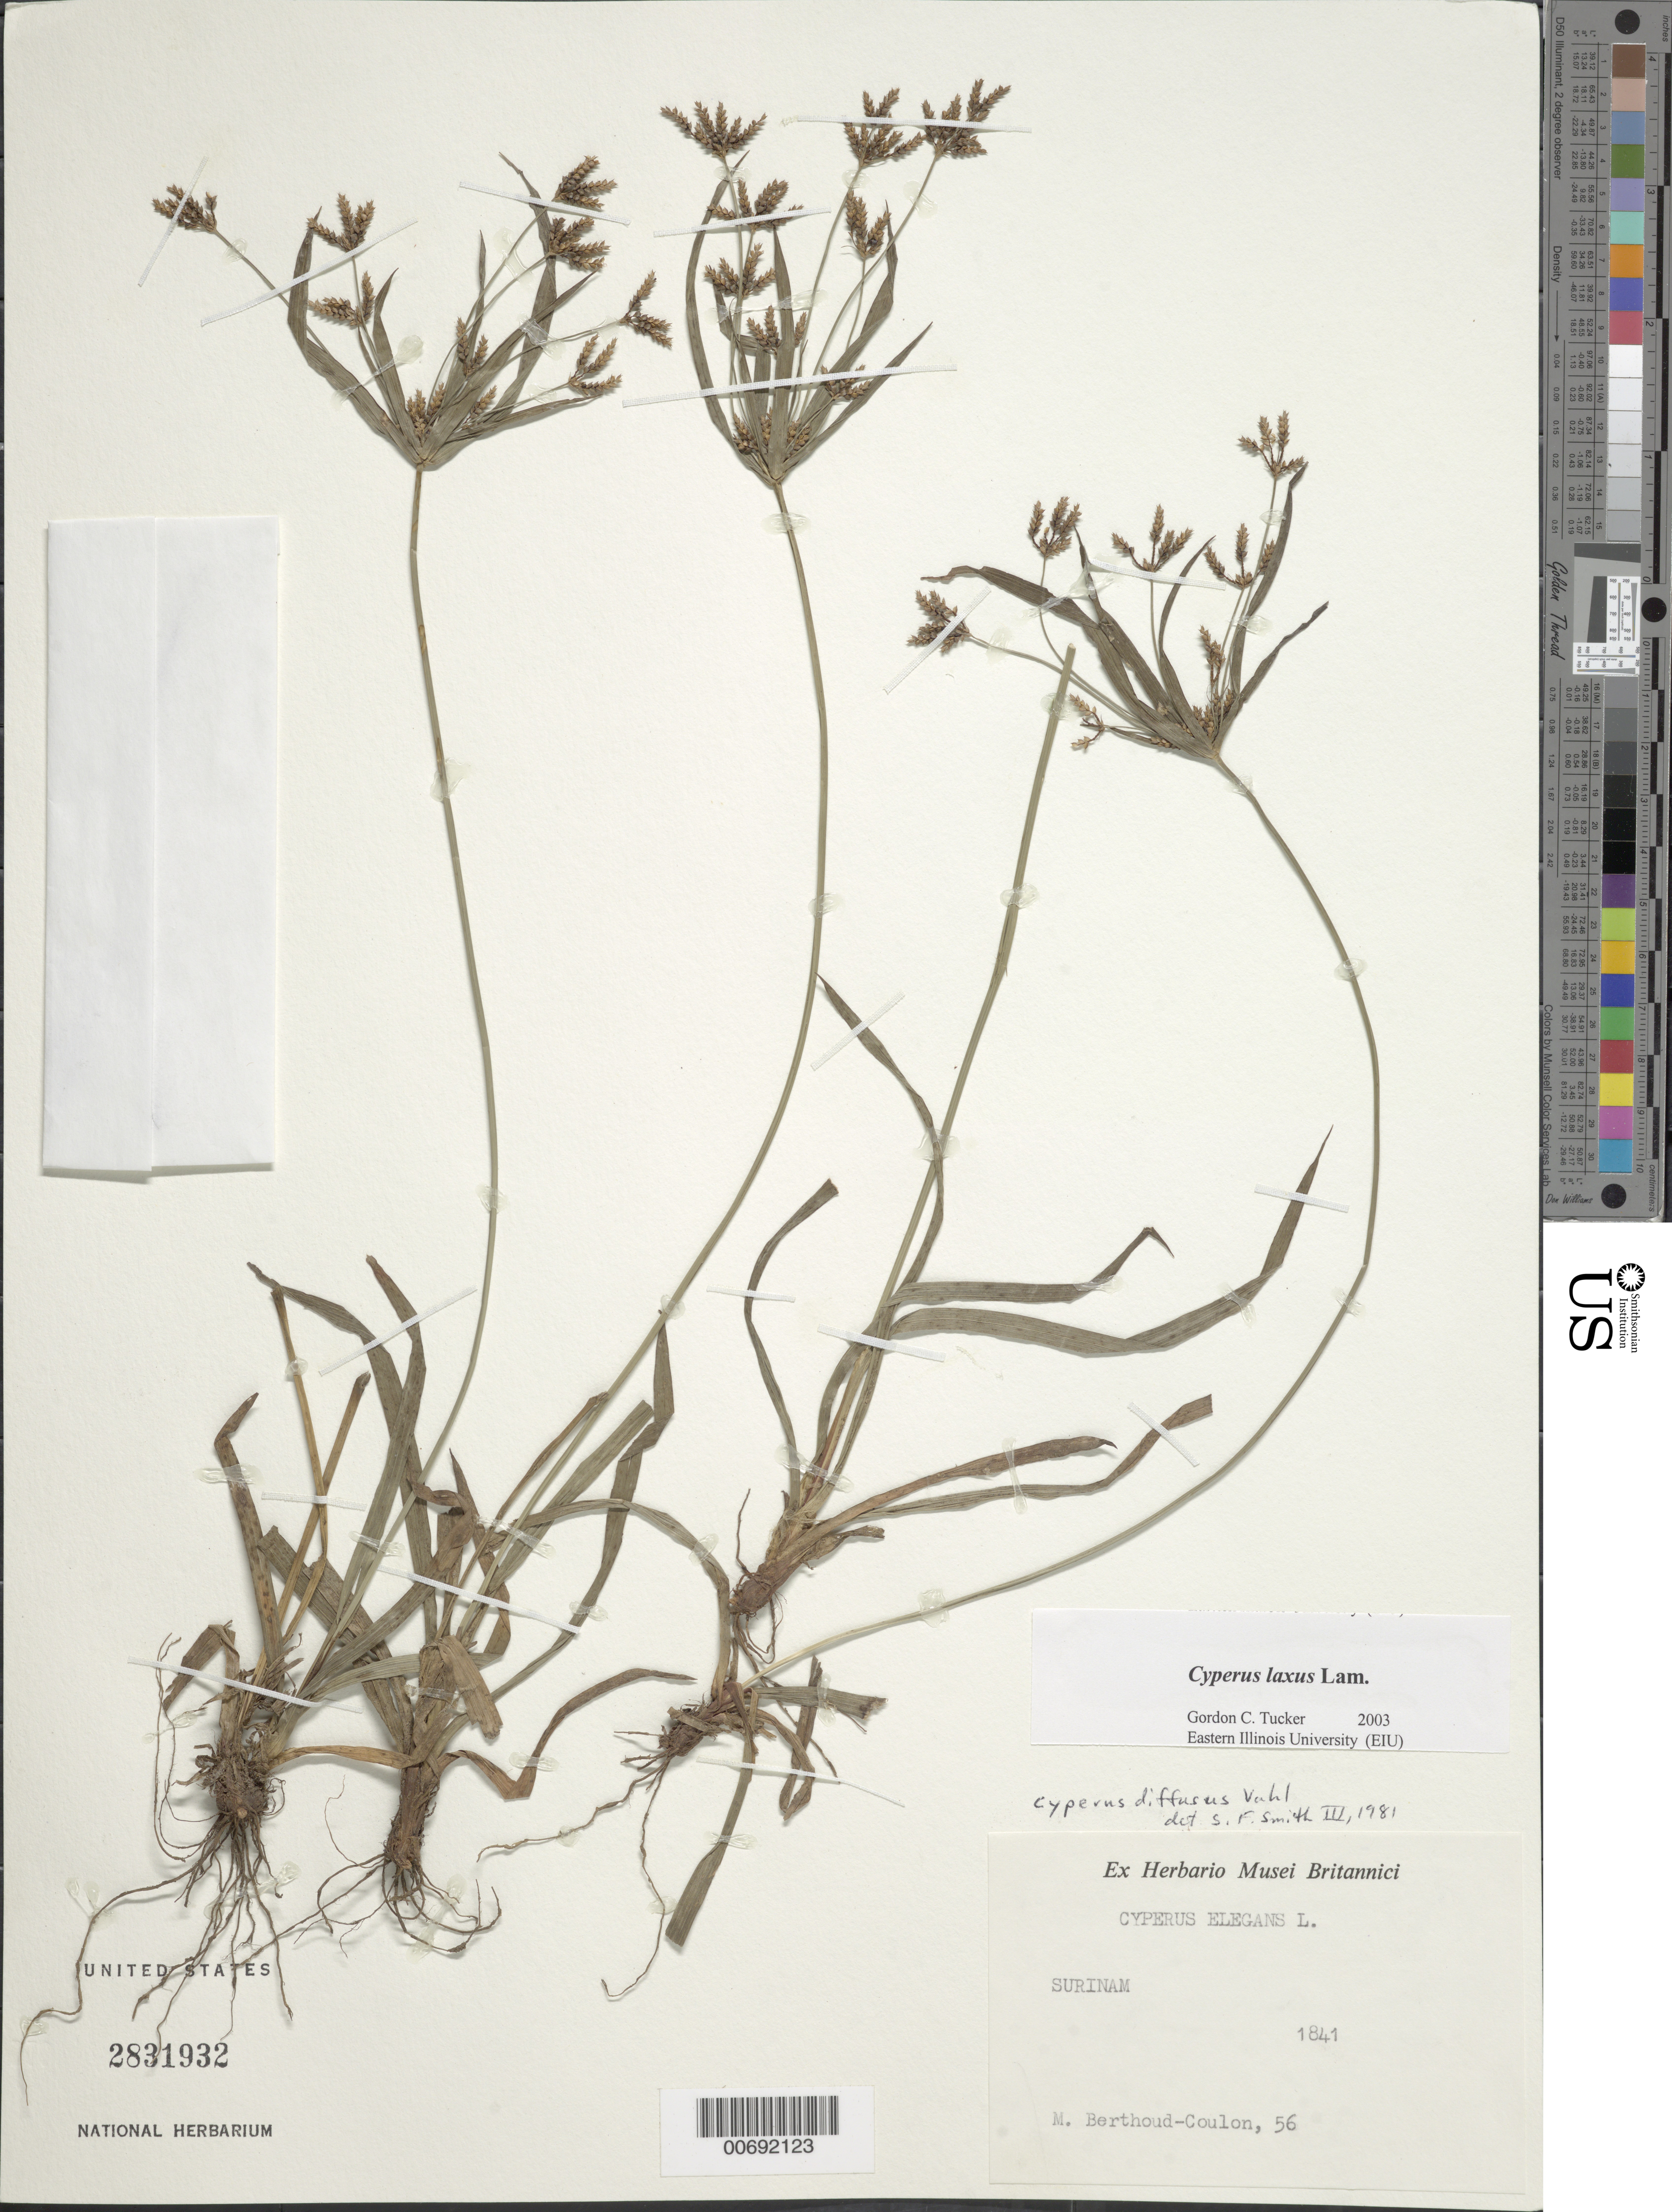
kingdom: Plantae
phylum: Tracheophyta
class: Liliopsida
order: Poales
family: Cyperaceae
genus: Cyperus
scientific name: Cyperus laxus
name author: Lam.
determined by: Tucker, G. C.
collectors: C. Berthoud-Coulon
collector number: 56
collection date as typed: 1841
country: Suriname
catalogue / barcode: US 2831932